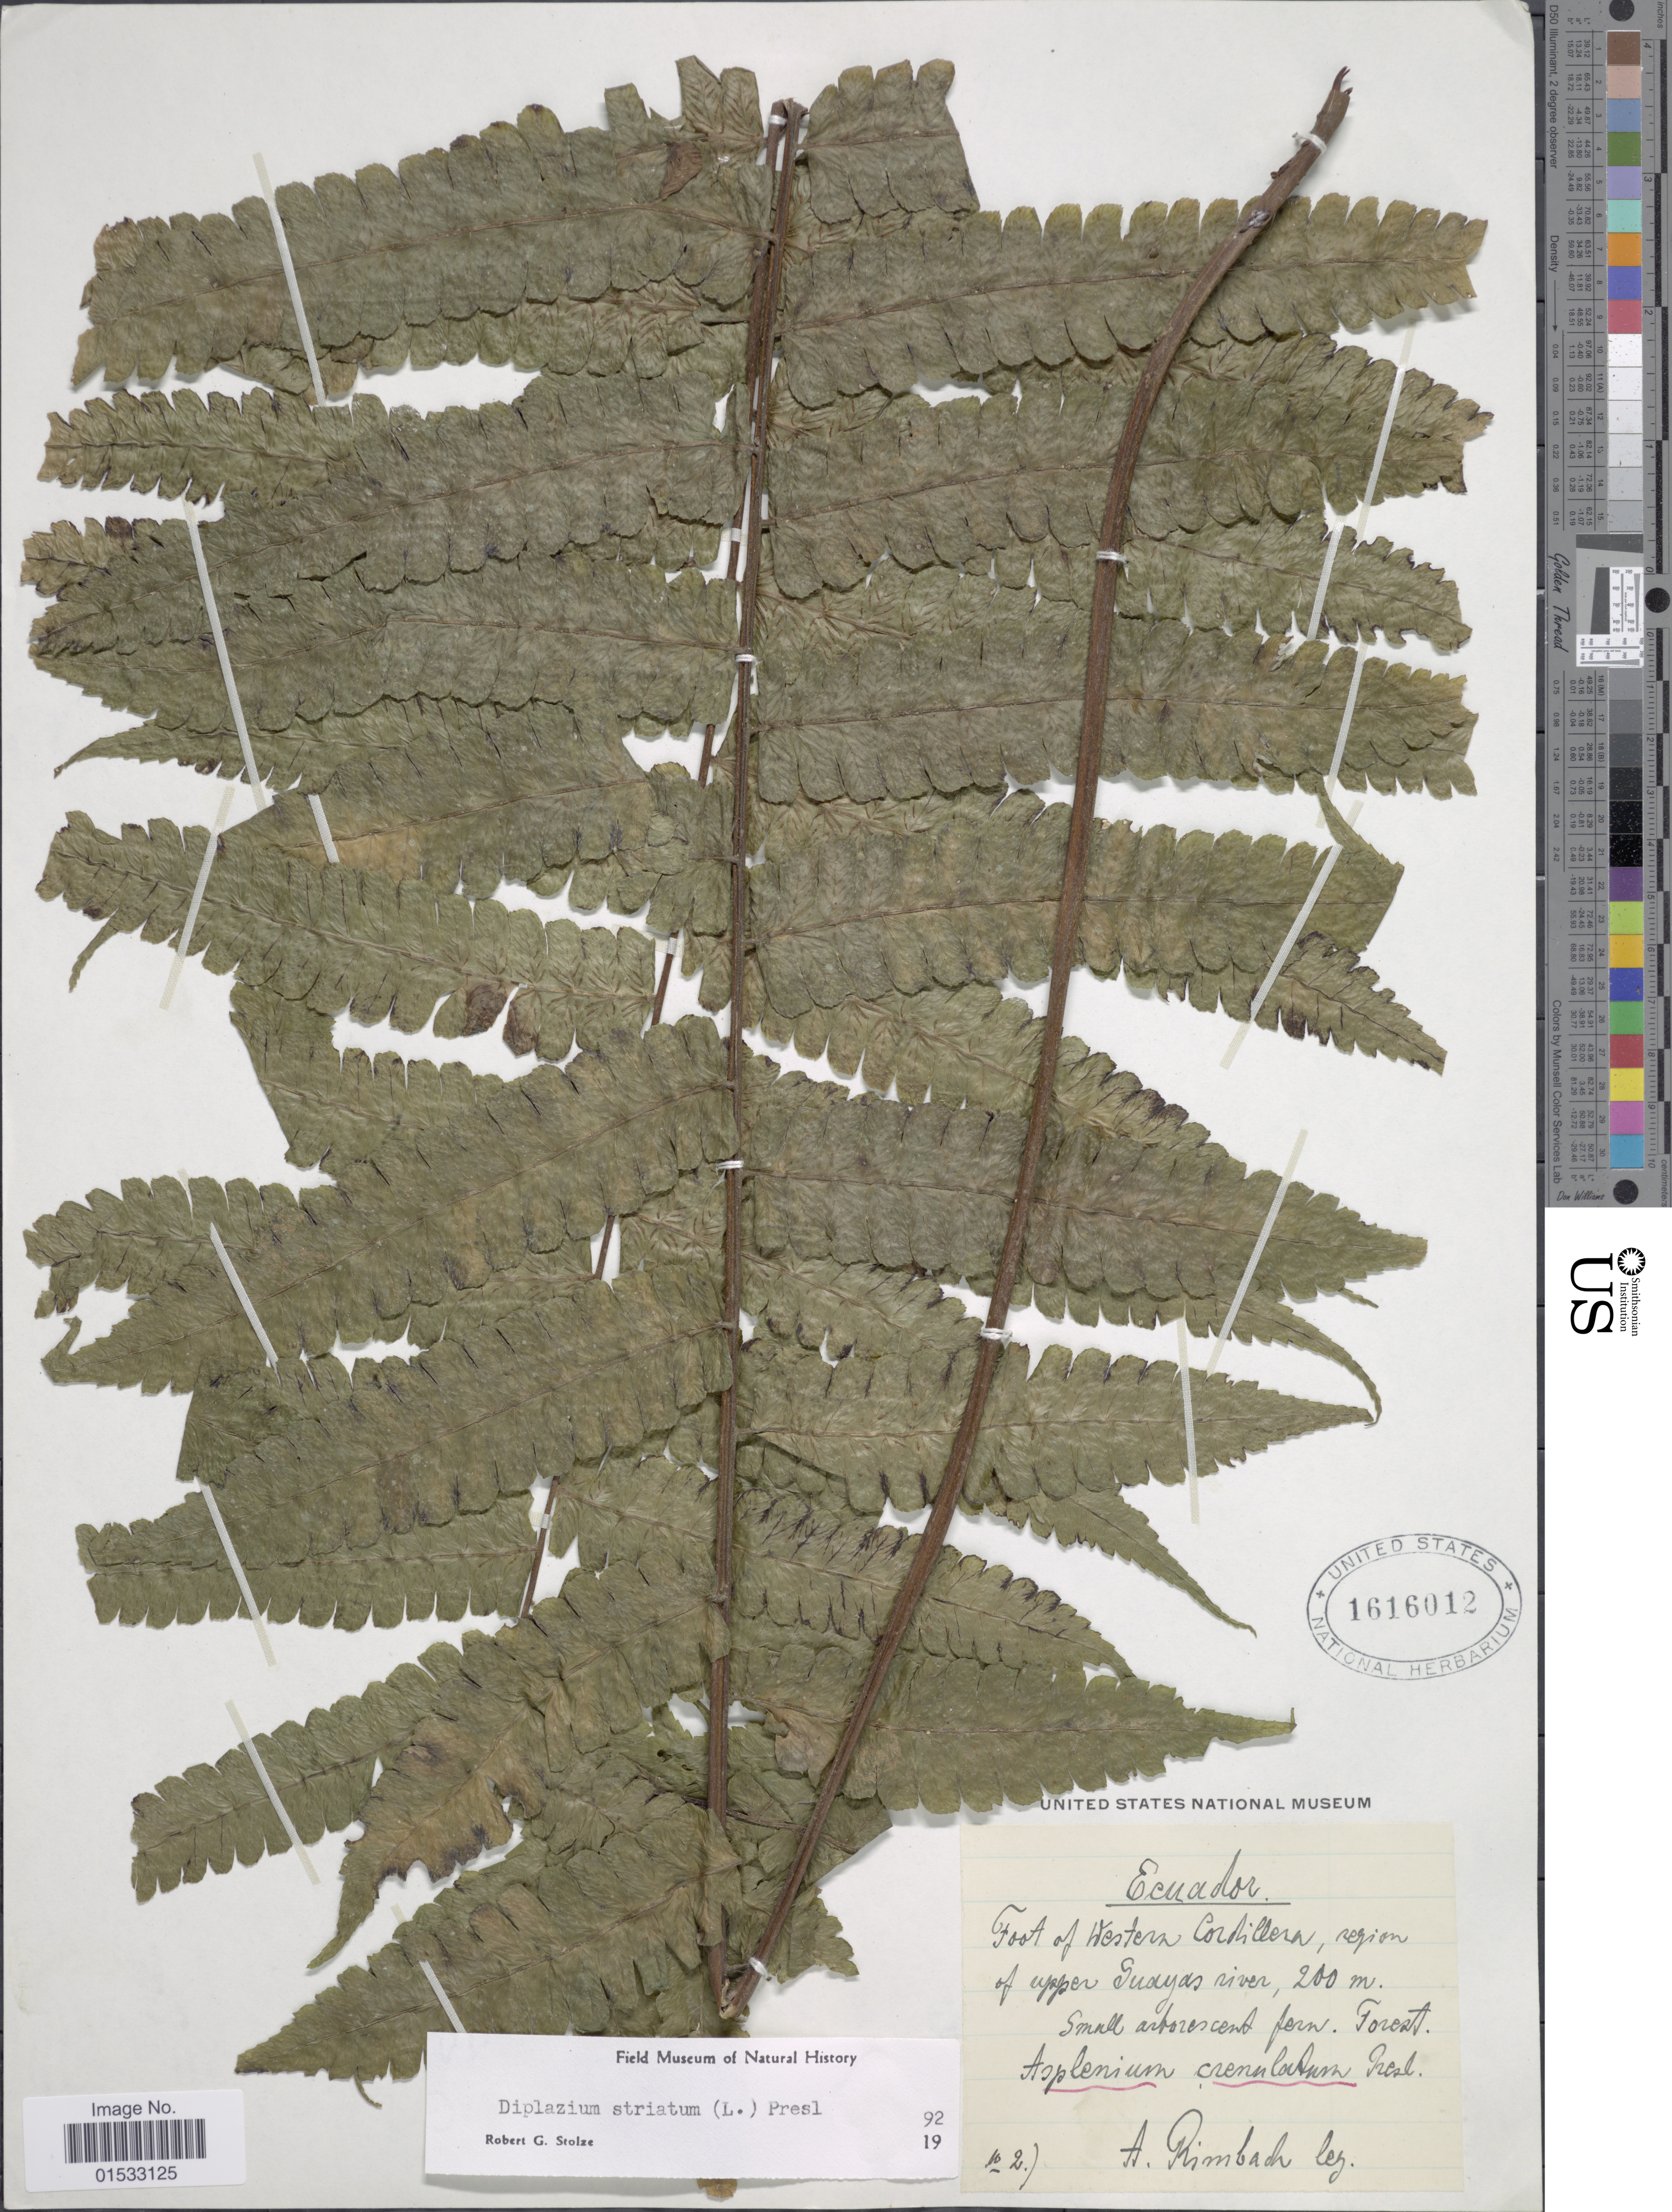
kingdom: Plantae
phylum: Tracheophyta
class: Polypodiopsida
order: Polypodiales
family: Athyriaceae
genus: Diplazium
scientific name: Diplazium striatum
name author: (L.) C. Presl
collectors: A. Rimbach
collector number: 102.7*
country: Ecuador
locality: Foot of Western Cordillera, region of upper Guayas river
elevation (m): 200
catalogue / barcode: US 1616012